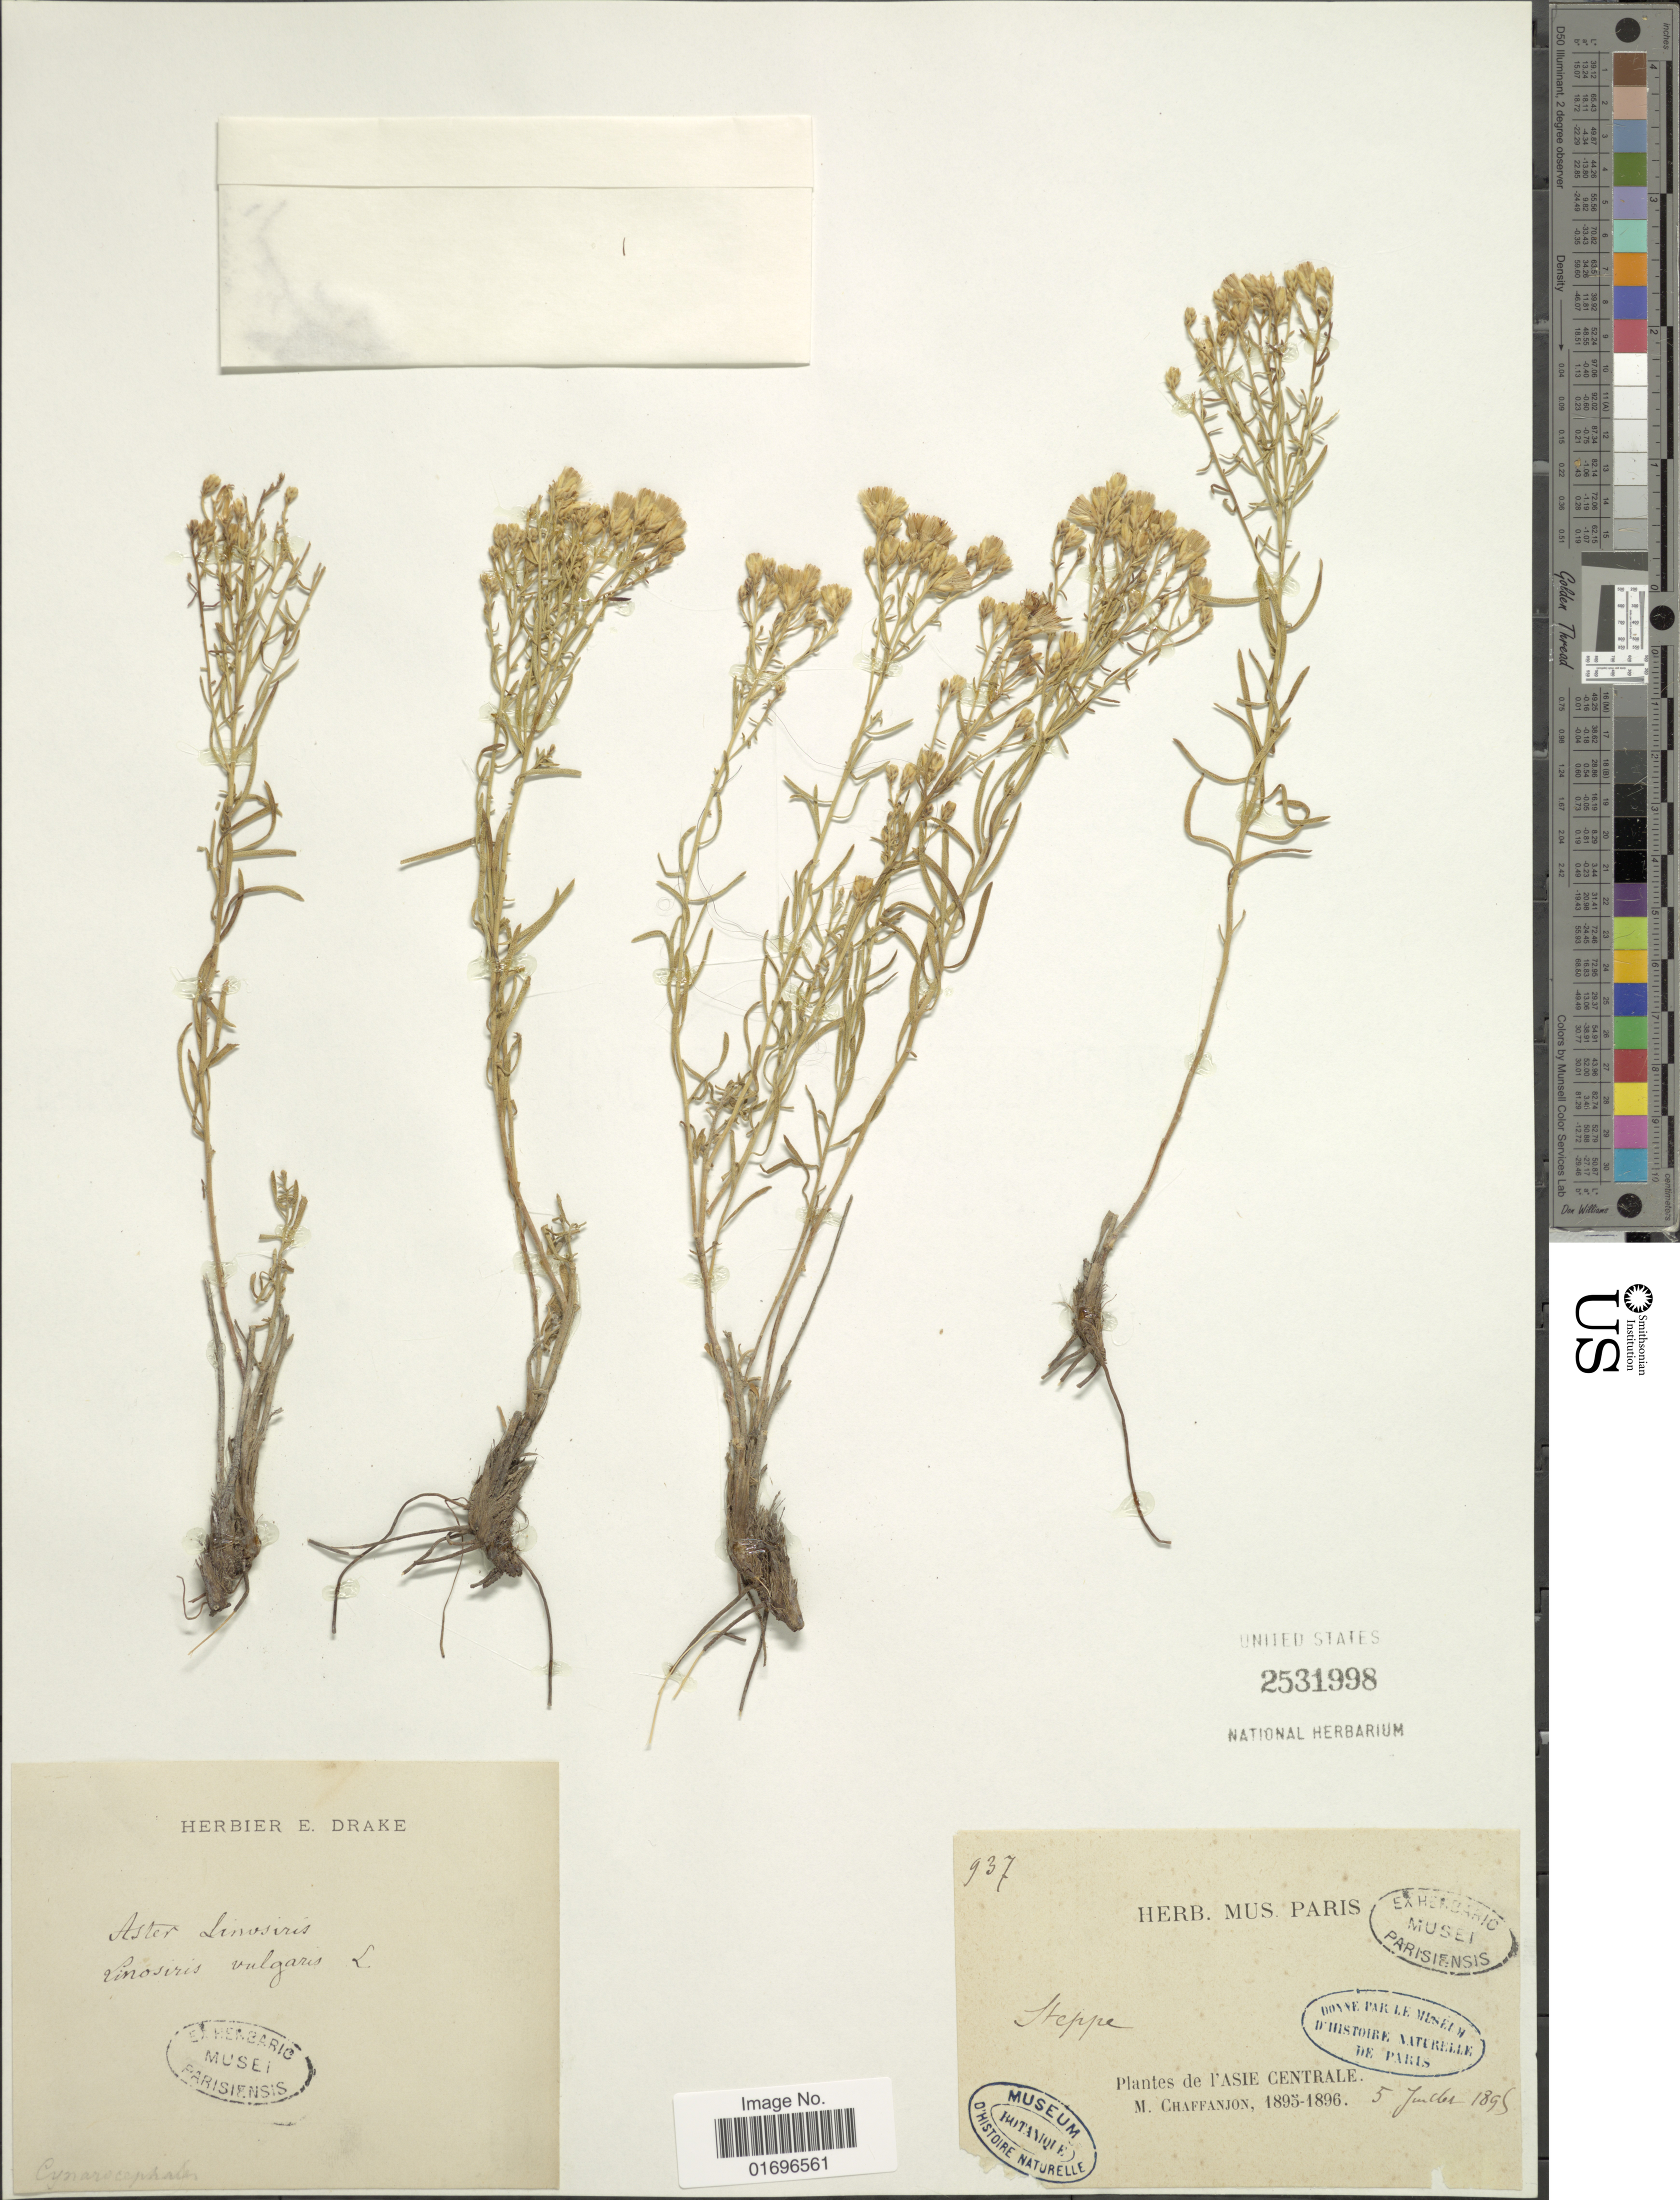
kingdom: Plantae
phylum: Tracheophyta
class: Magnoliopsida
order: Asterales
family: Asteraceae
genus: Galatella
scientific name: Galatella linosyris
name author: (L.) Rchb. f.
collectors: M. Chaffanjon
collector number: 937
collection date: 1895-07-05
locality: L'Asie Centrale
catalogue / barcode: US 2531998